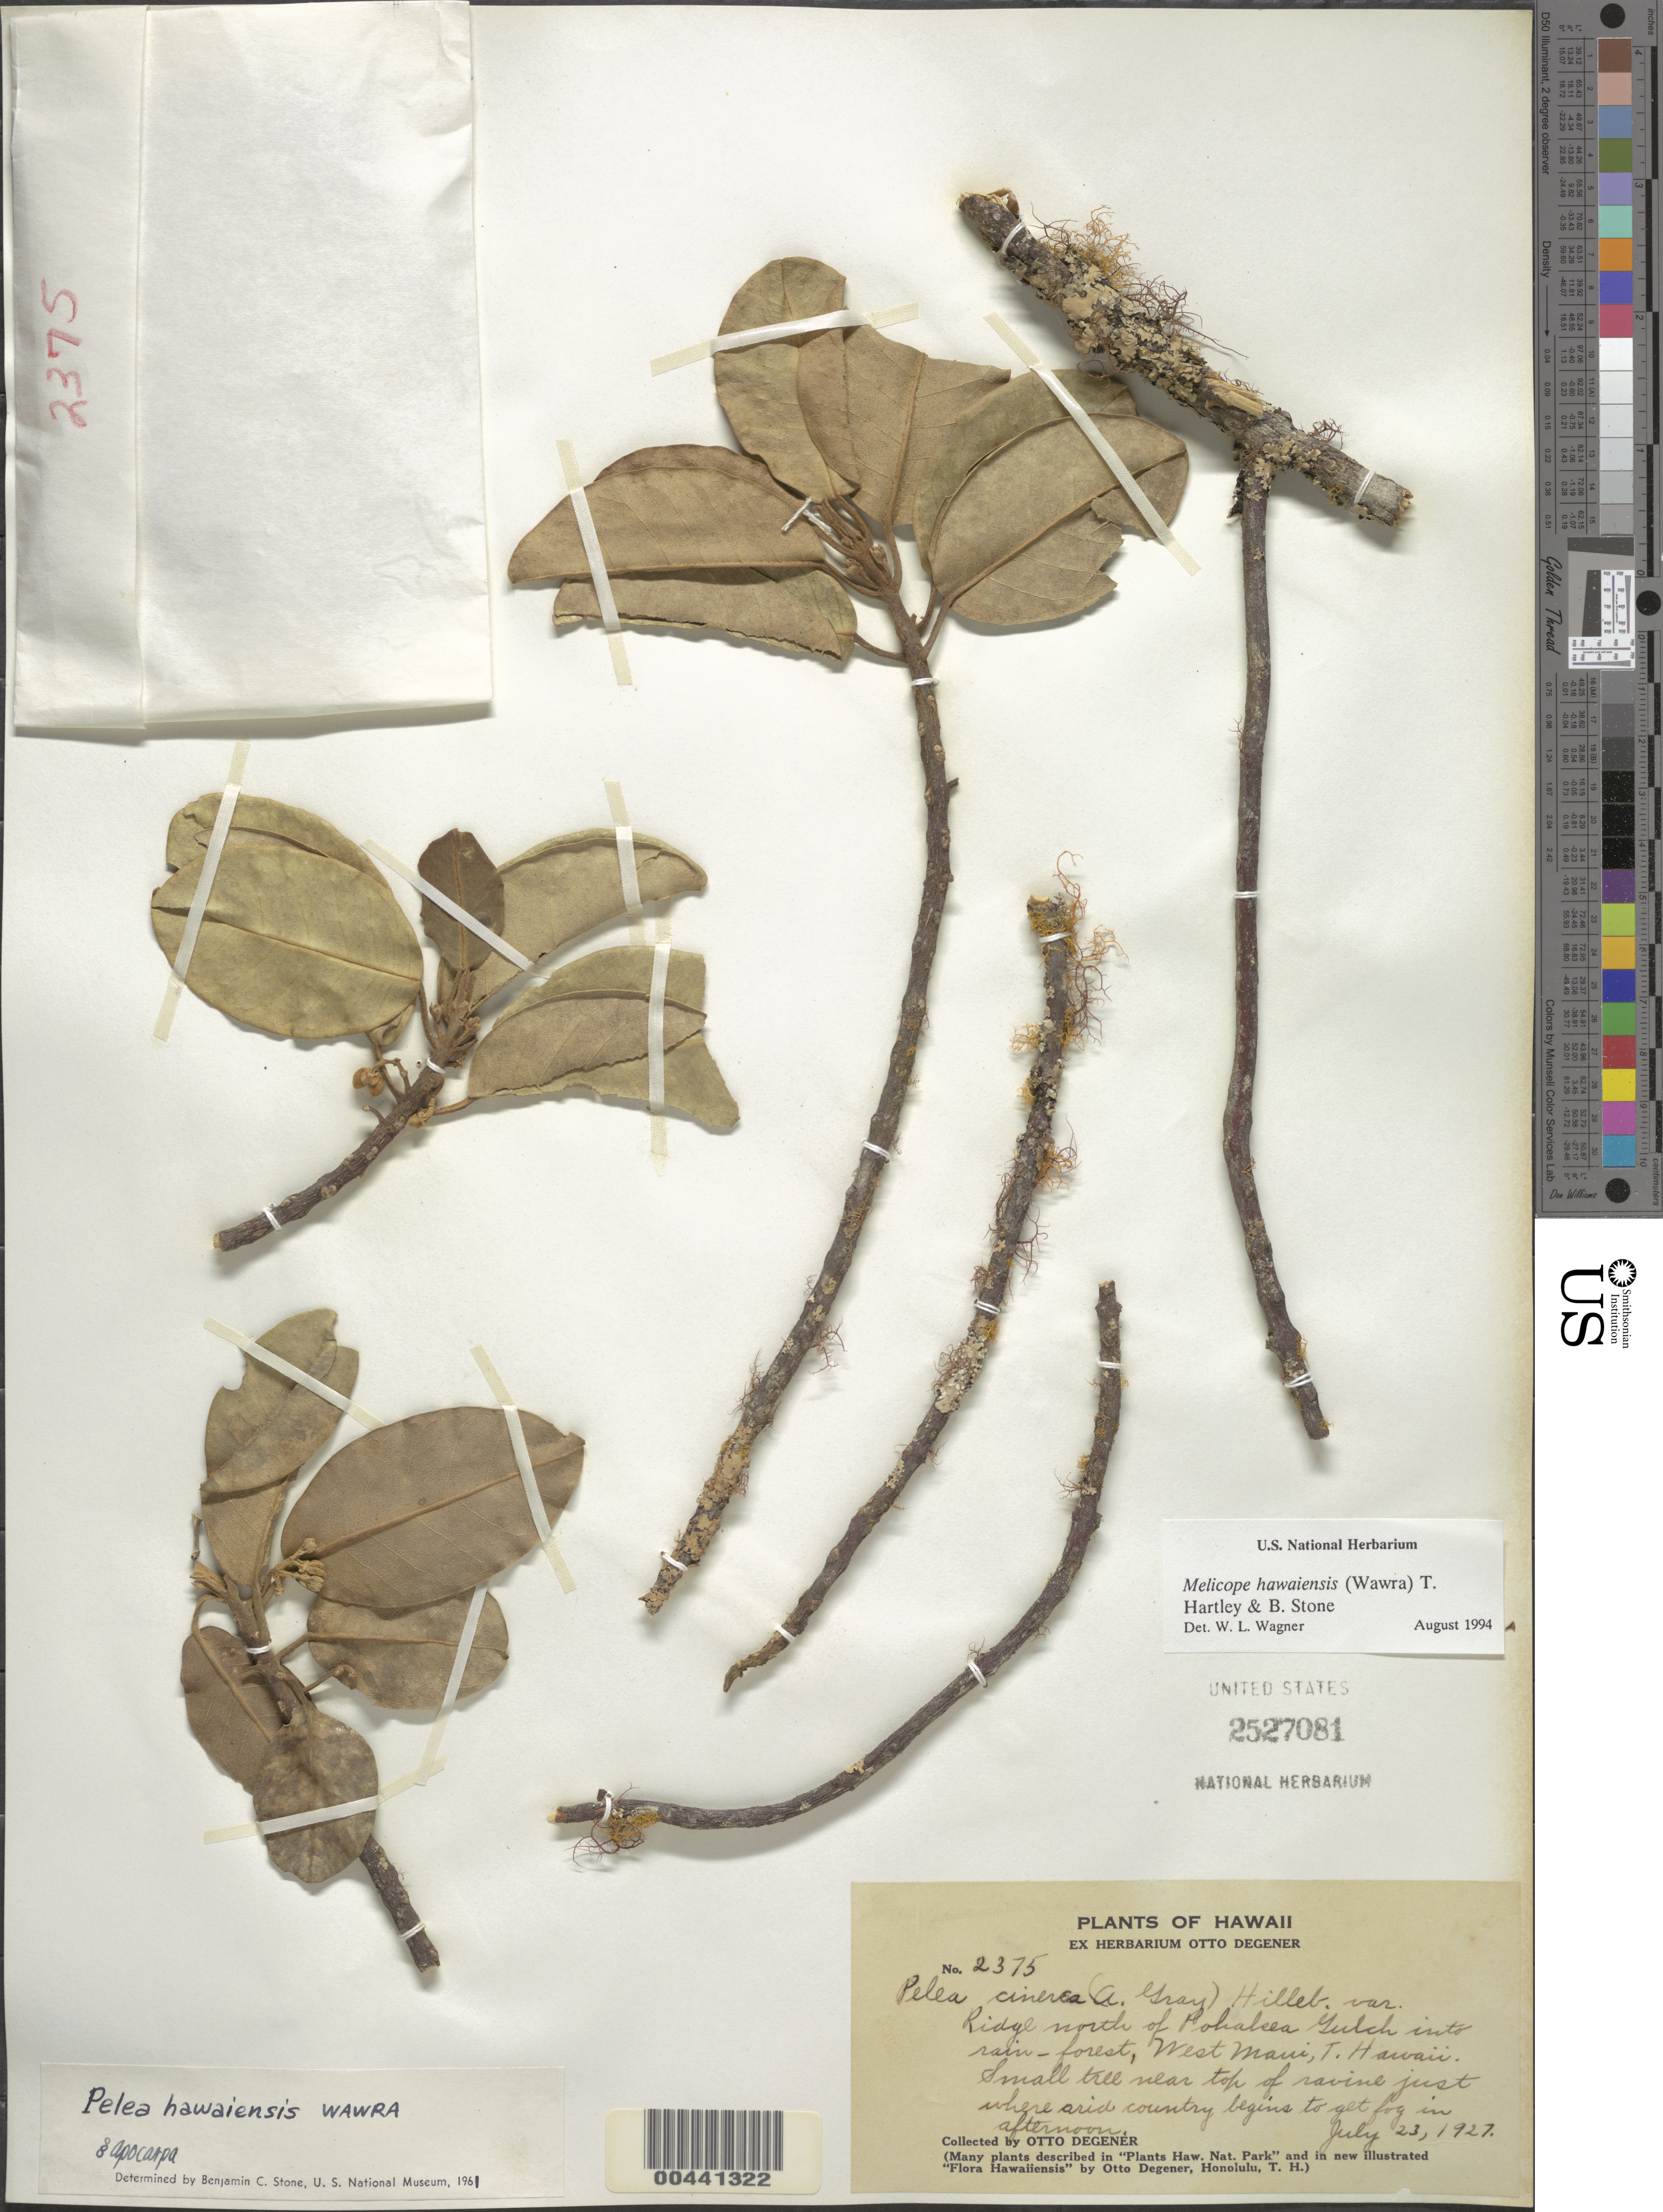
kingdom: Plantae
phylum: Tracheophyta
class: Magnoliopsida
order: Sapindales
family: Rutaceae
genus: Melicope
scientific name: Melicope hawaiensis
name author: (Wawra) T.G. Hartley & B.C. Stone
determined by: Wagner, W. L., (BOT), Smithsonian Institution - National Museum of Natural History (UNITED STATES)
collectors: O. Degener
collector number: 2375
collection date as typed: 23 Jul 1927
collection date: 1927-07-23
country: United States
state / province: Hawaii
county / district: Maui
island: Maui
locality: Ridge N of Pohakea Gulch into rain-forest, W Maui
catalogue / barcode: US 2527081